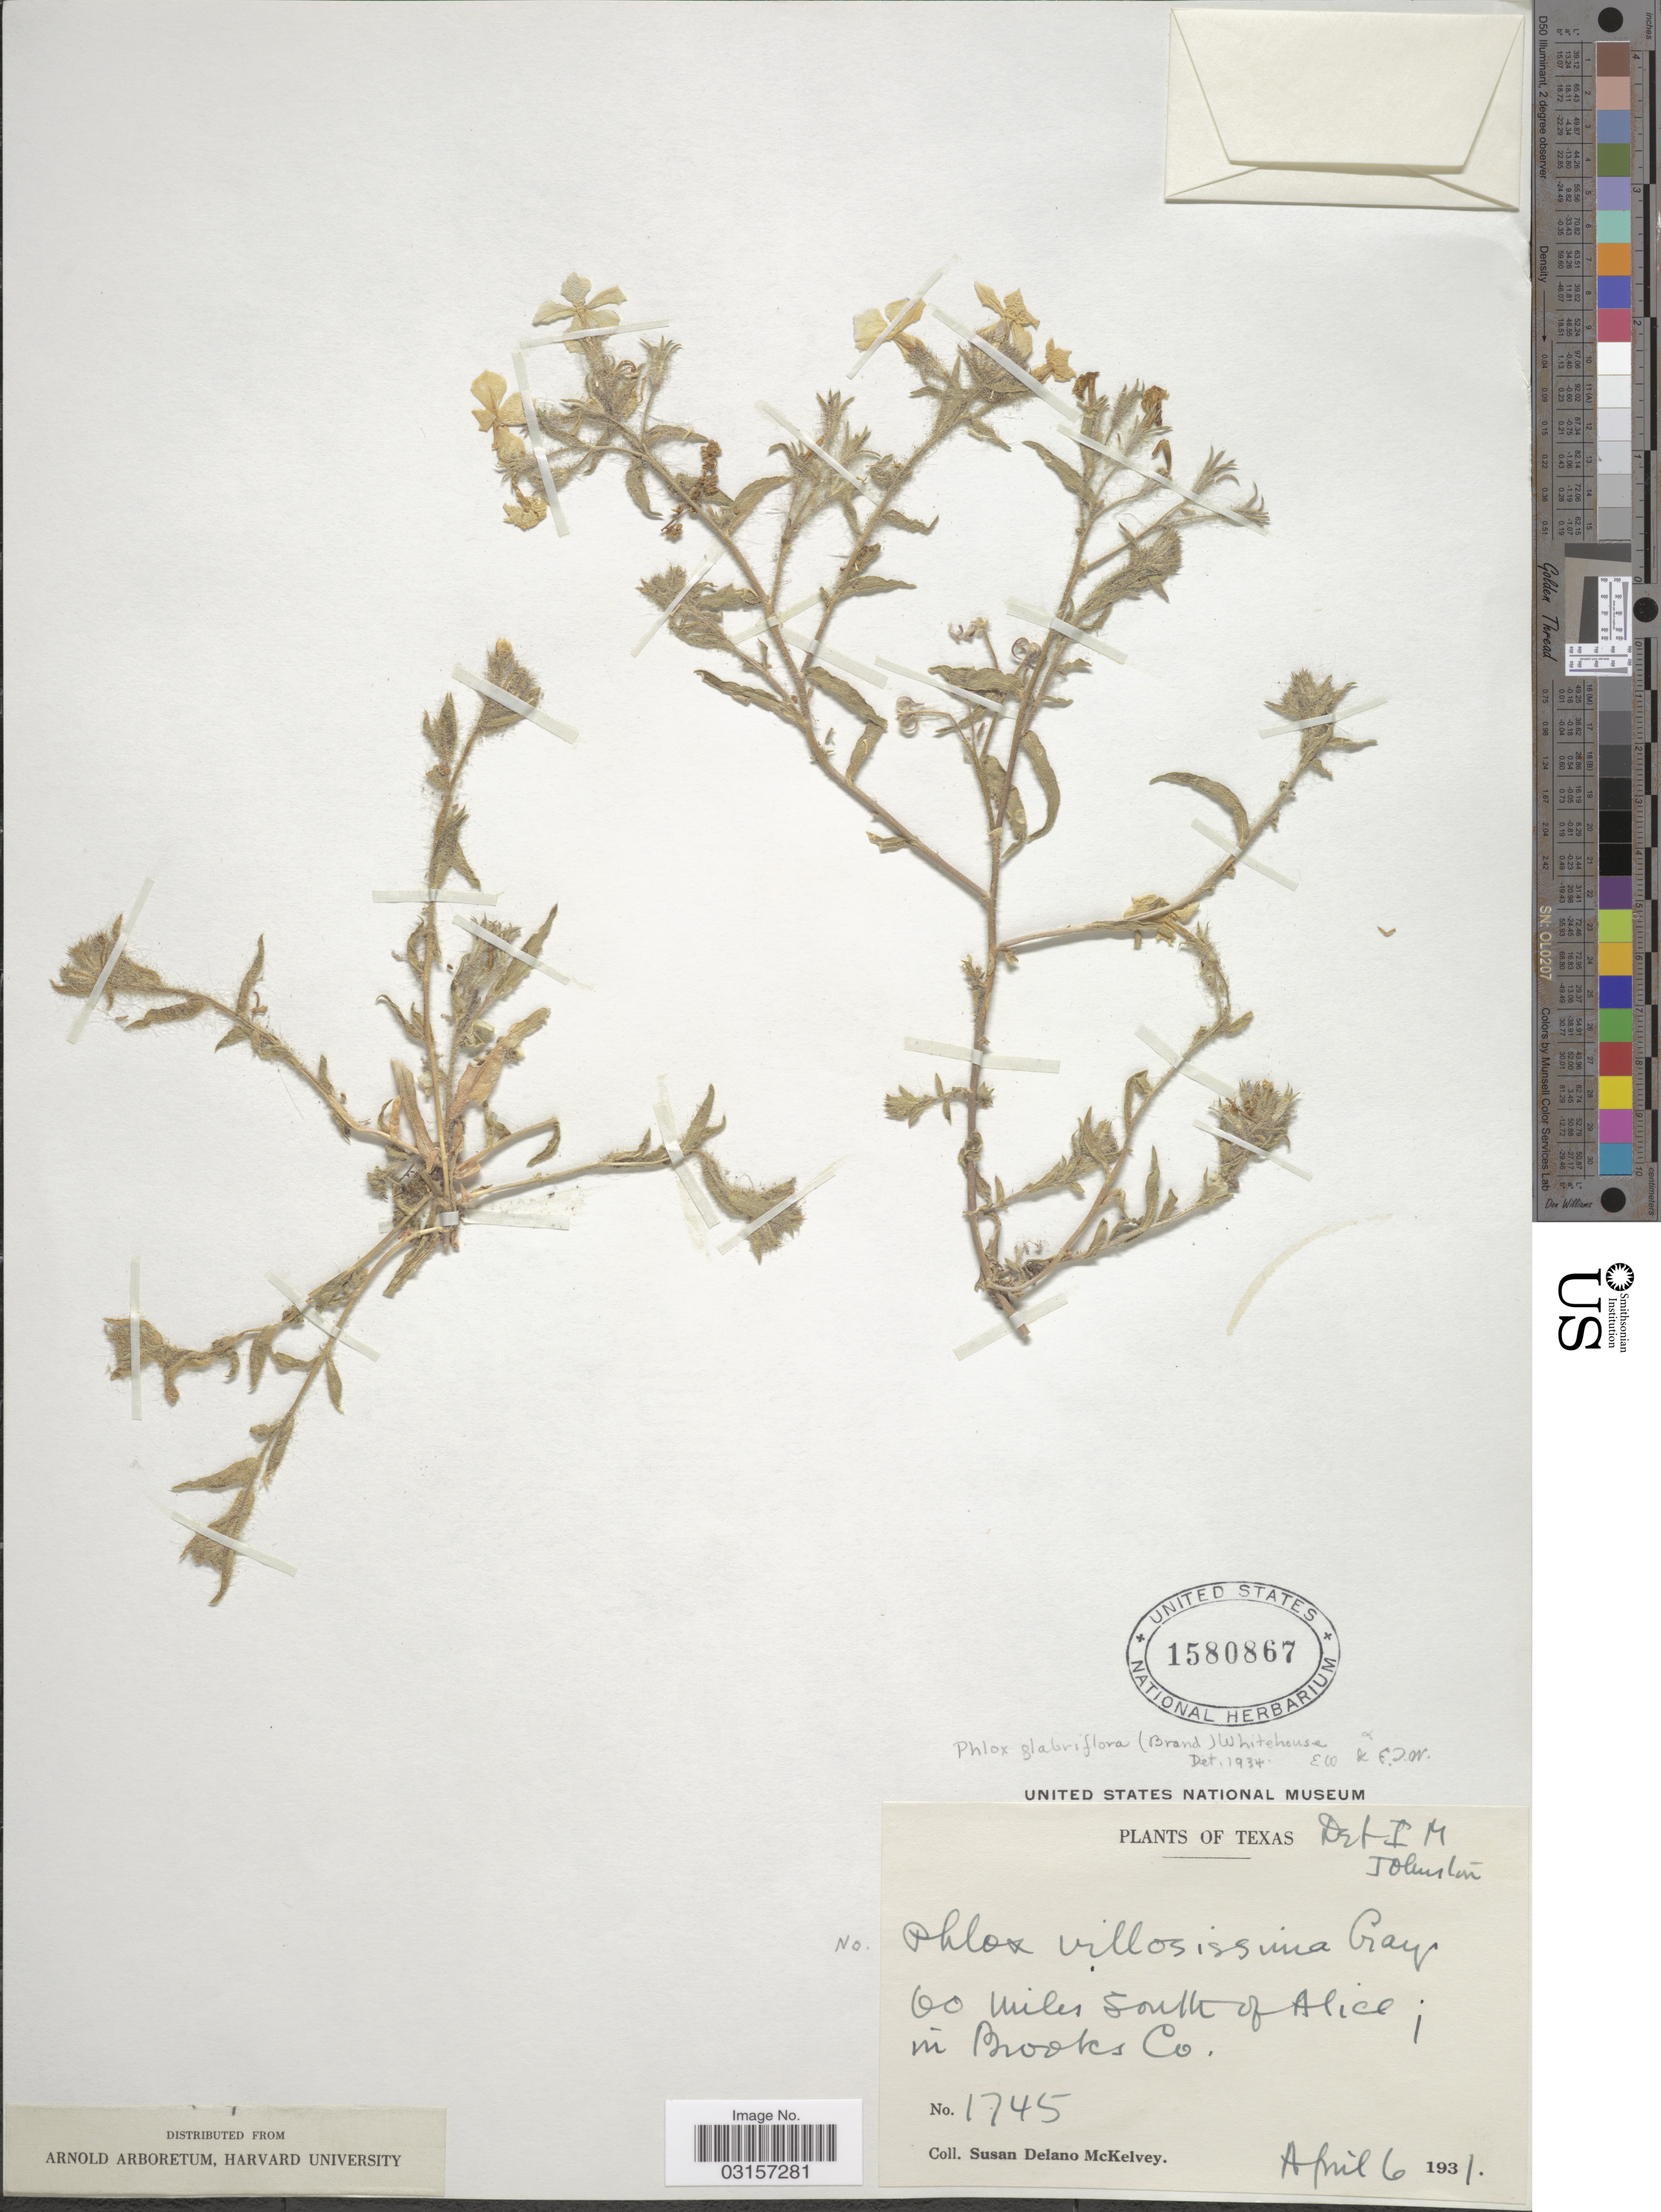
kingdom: Plantae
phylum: Tracheophyta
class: Magnoliopsida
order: Ericales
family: Polemoniaceae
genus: Phlox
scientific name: Phlox glabriflora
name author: (Brand) Whitehouse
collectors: S. A. McKelvey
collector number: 1745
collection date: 1931-04-06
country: United States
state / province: Texas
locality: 60 miles south of Alice in Brooks Co.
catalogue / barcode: US 1580867